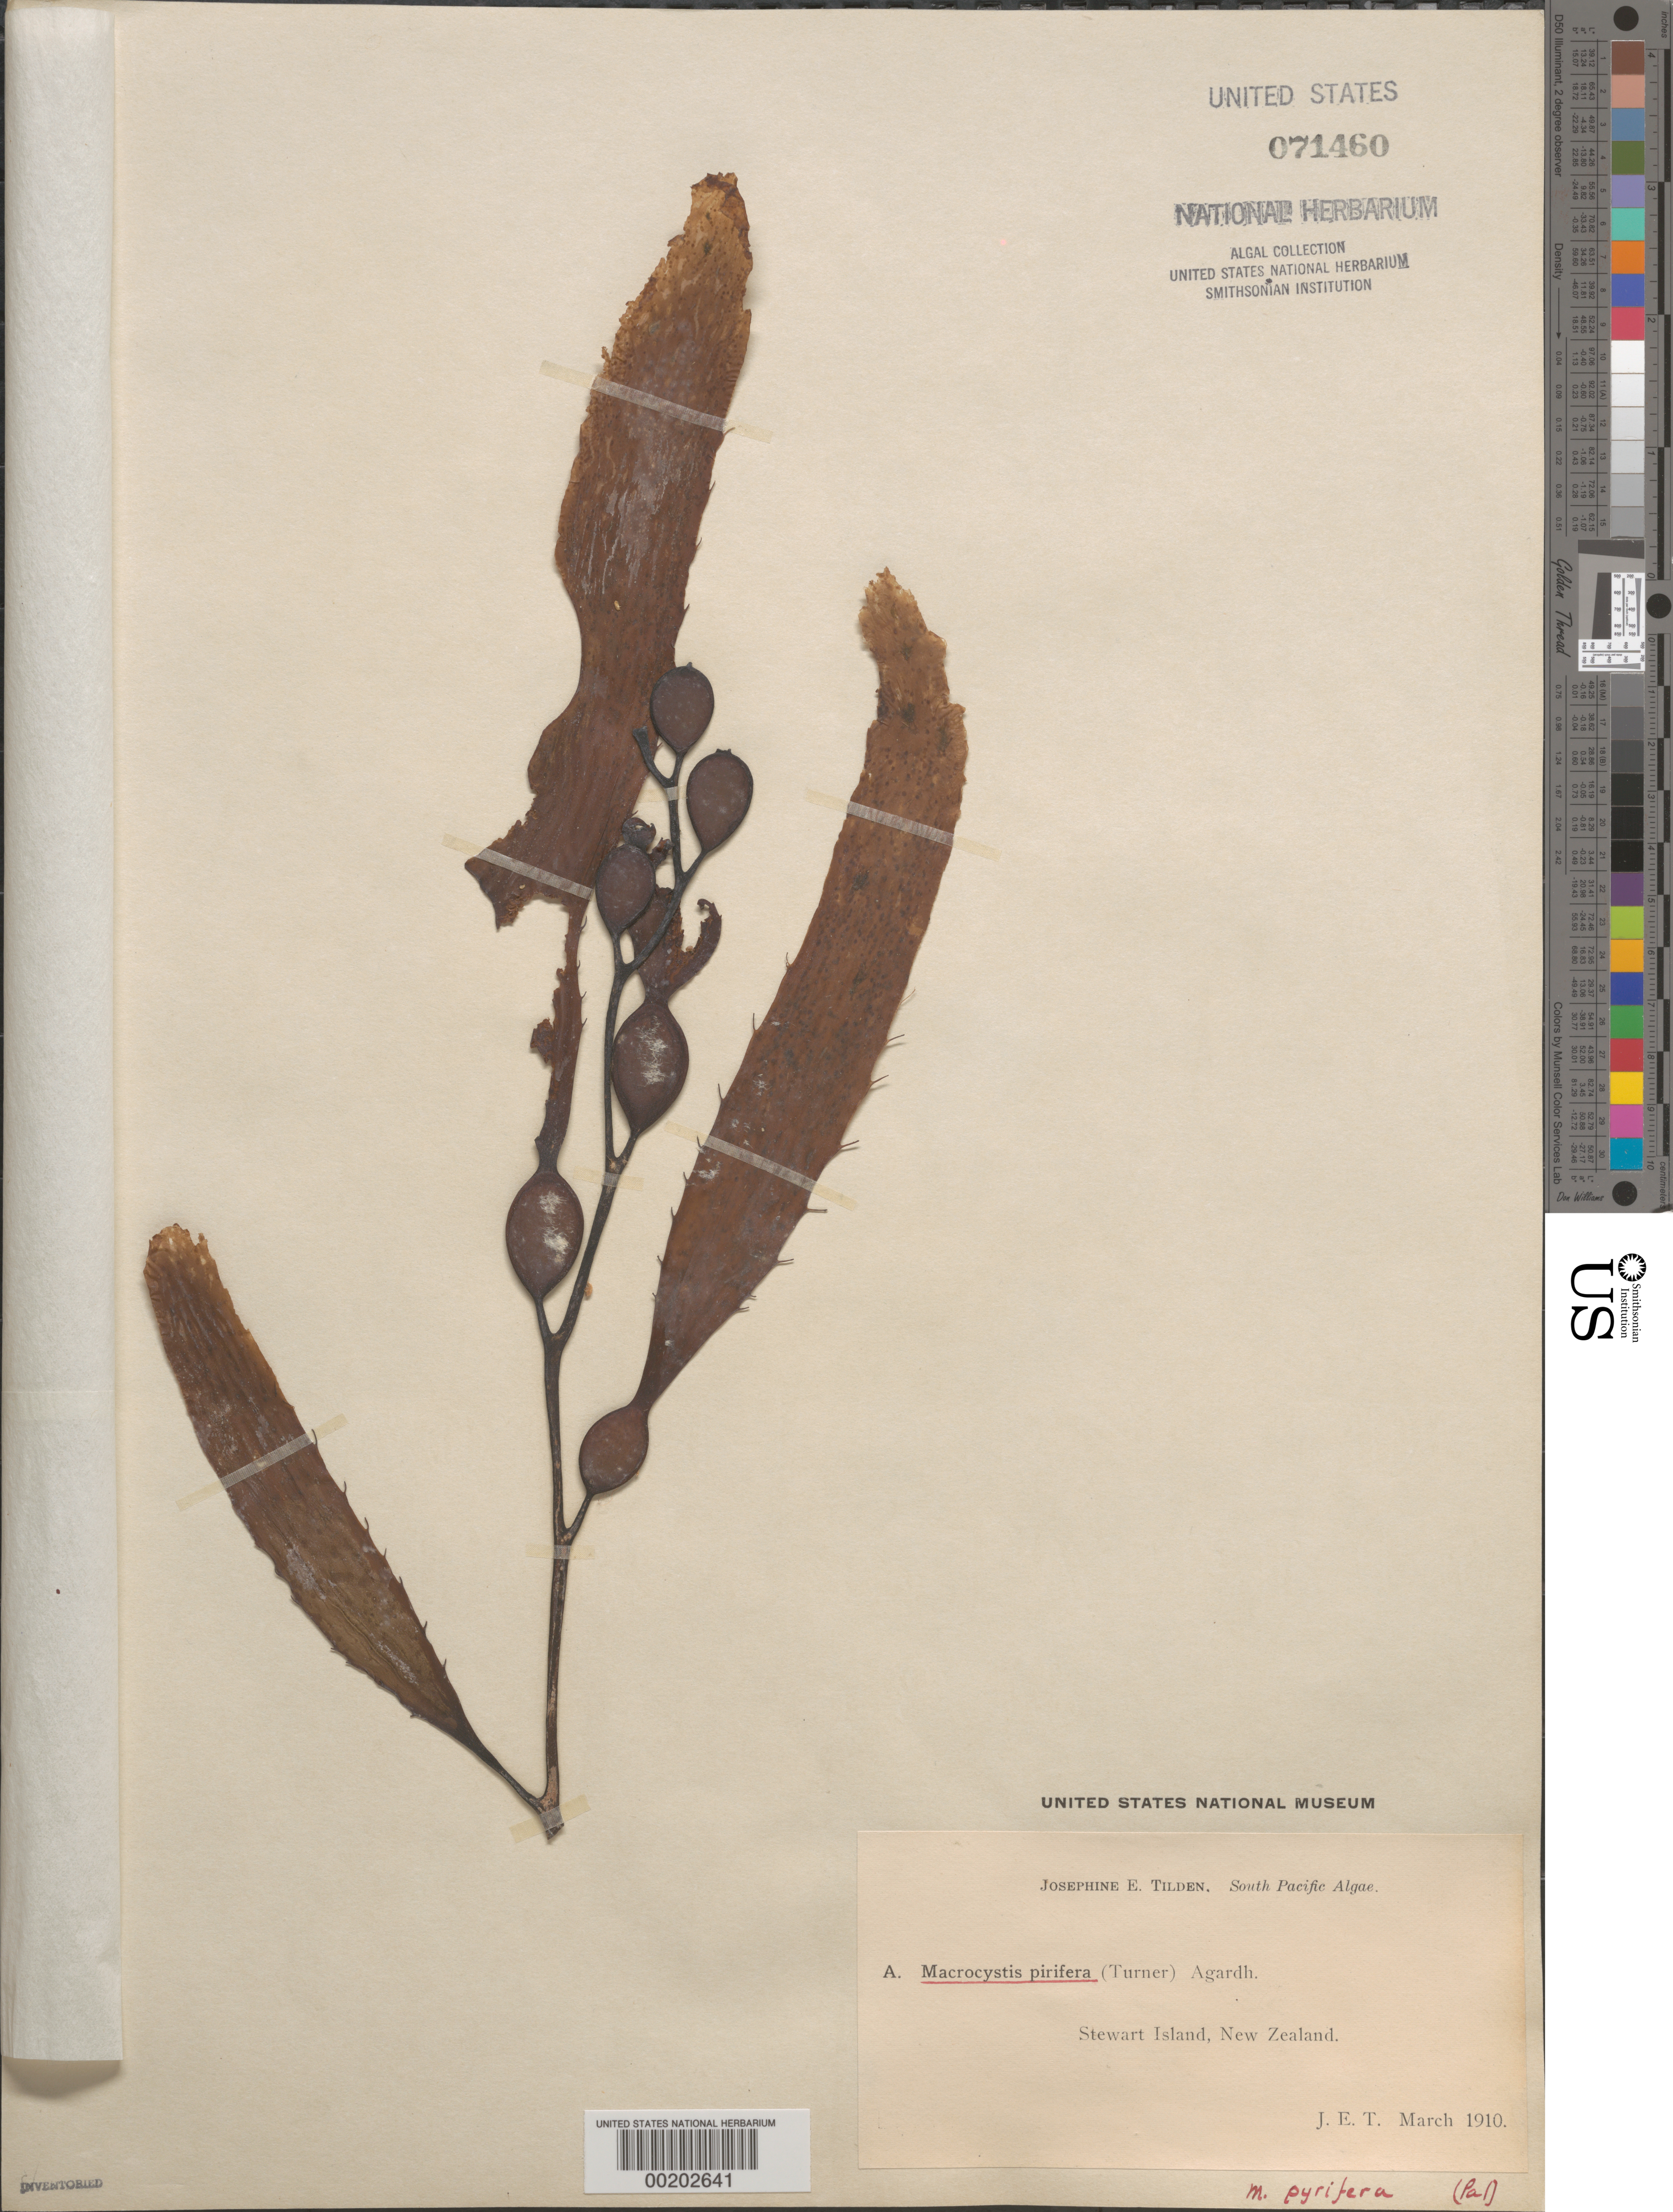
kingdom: Chromista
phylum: Ochrophyta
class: Phaeophyceae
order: Laminariales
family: Laminariaceae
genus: Macrocystis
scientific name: Macrocystis pyrifera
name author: (L.) C. Agardh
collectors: J. E. Tilden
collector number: A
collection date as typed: Mar 1910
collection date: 1910-03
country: New Zealand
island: Stewart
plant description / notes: Tilden, South Pacific Algae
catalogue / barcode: US 71460